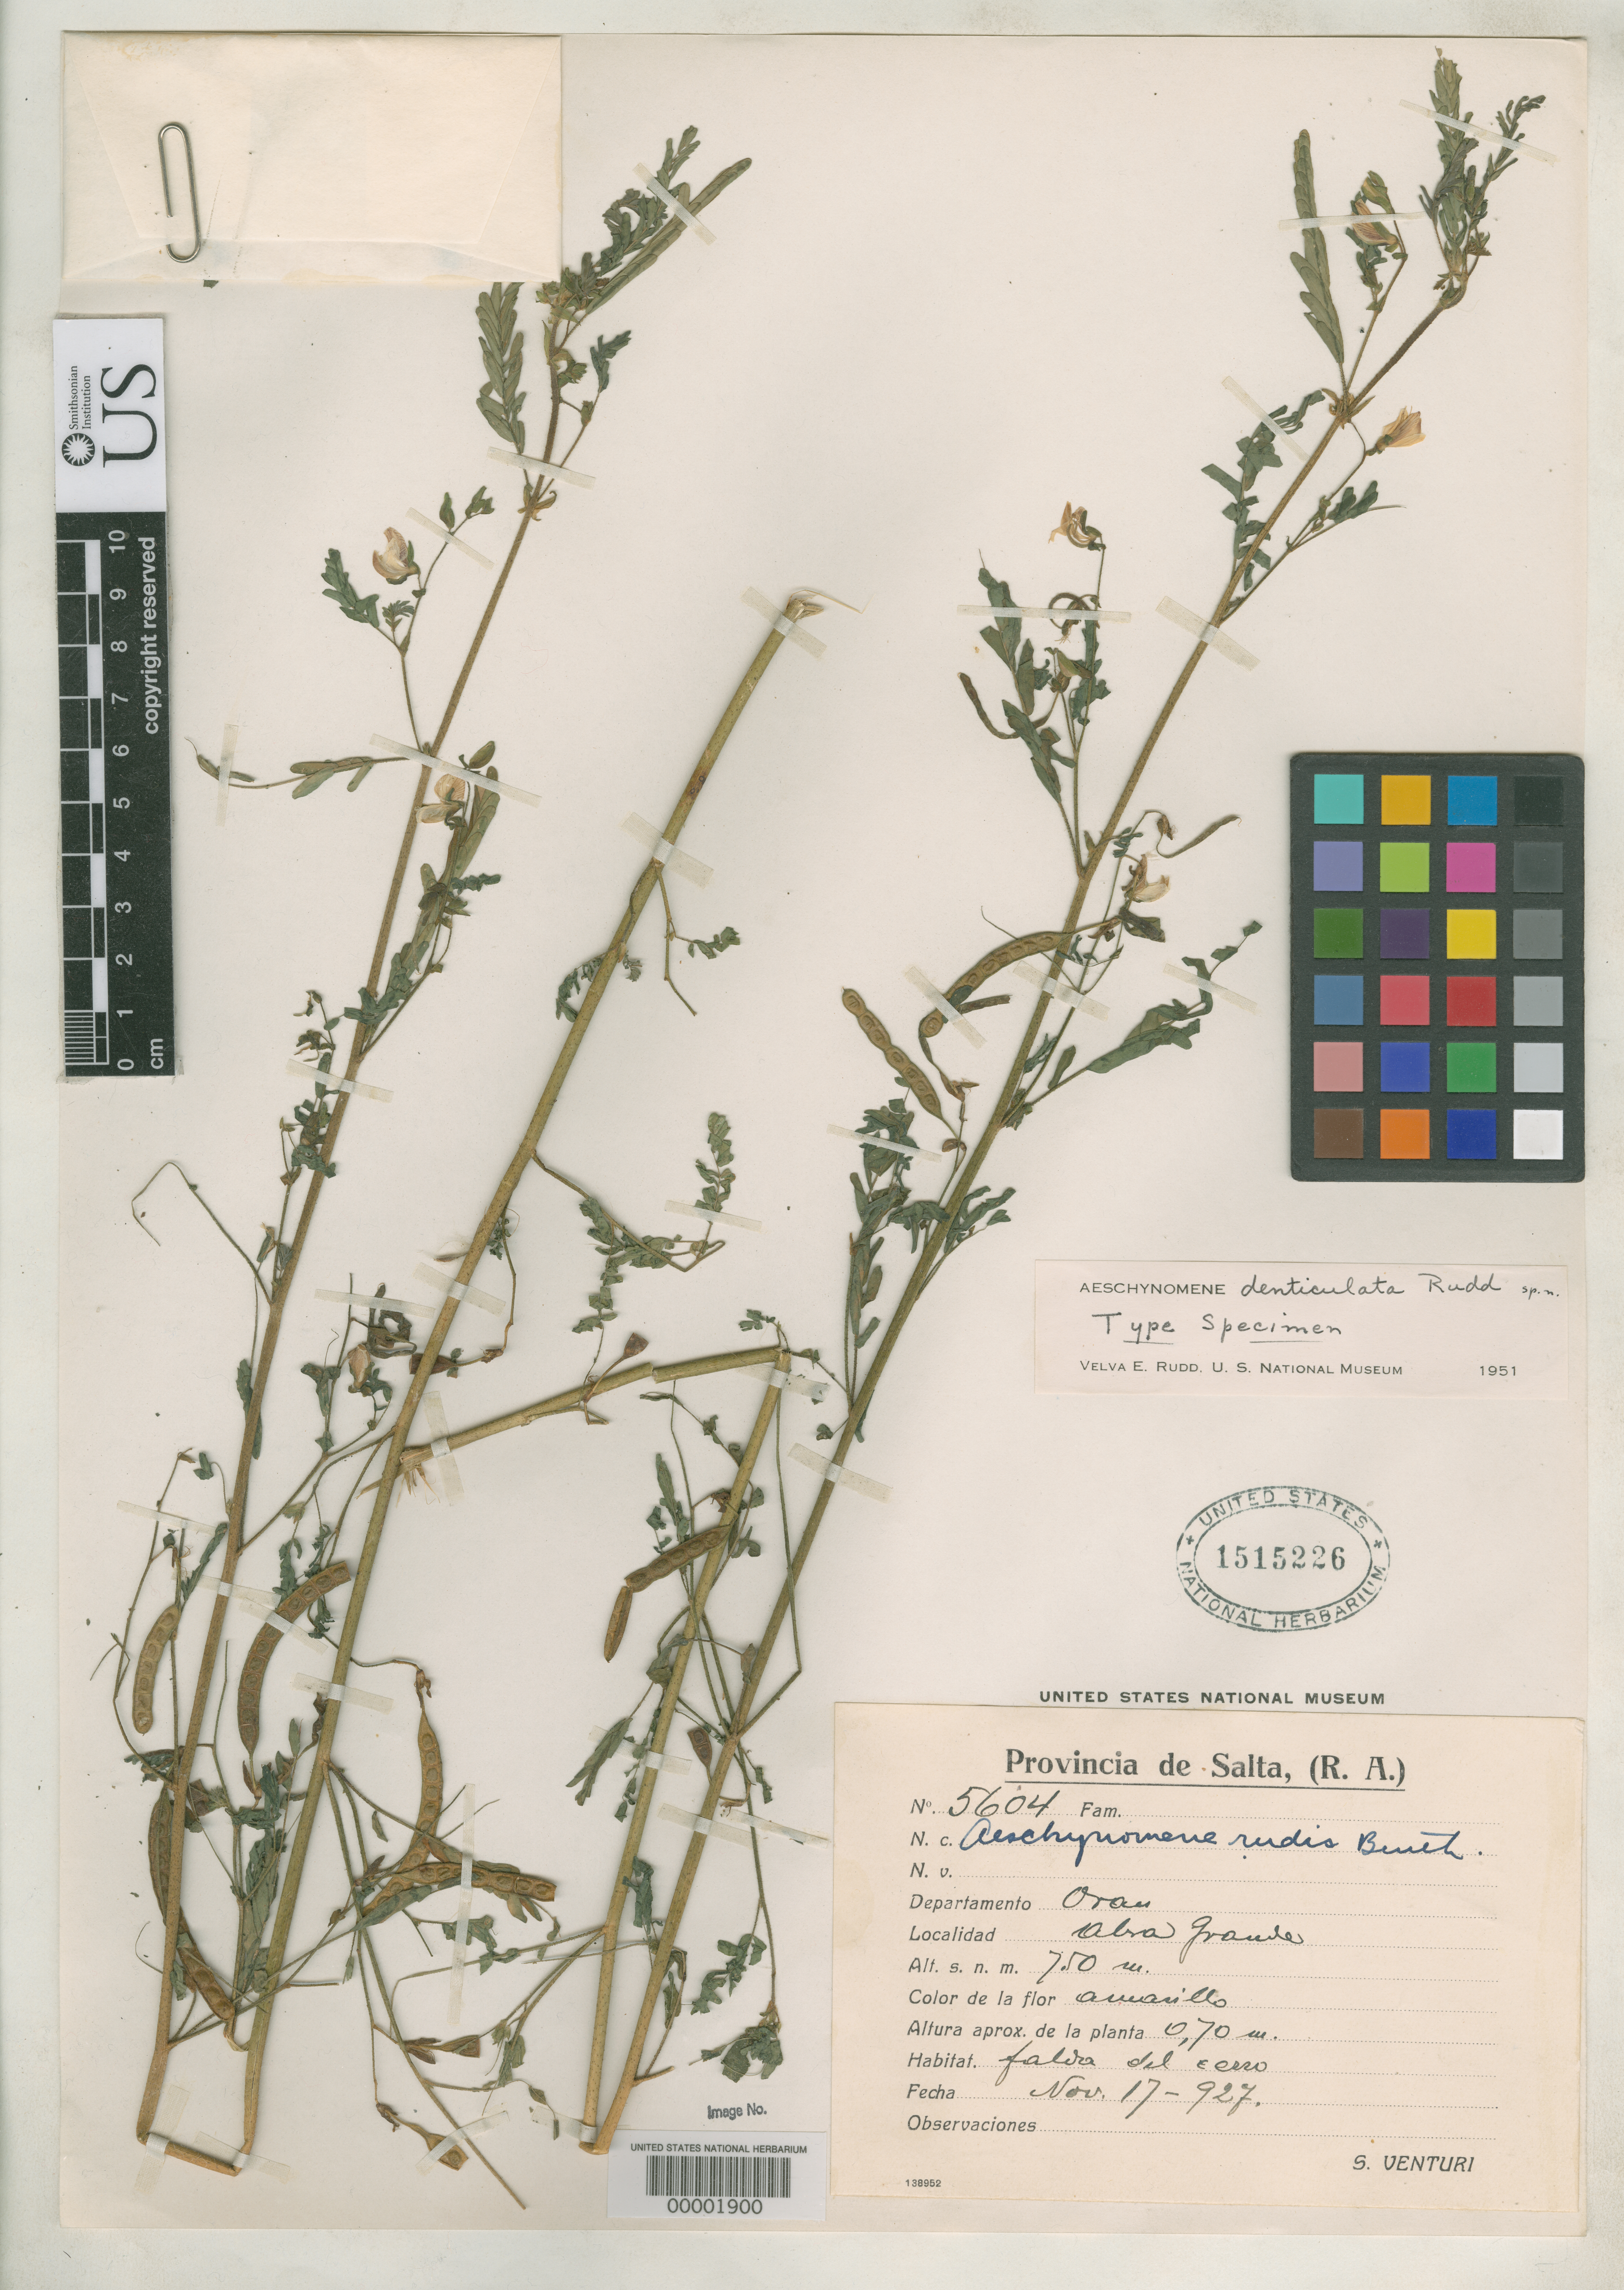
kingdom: Plantae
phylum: Tracheophyta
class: Magnoliopsida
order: Fabales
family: Fabaceae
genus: Aeschynomene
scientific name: Aeschynomene denticulata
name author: Rudd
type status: Holotype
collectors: S. Venturi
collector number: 5604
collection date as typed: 17 Nov 1927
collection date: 1927-11-17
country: Argentina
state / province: Salta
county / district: Orán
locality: Abra Grande.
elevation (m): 750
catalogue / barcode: US 1515226